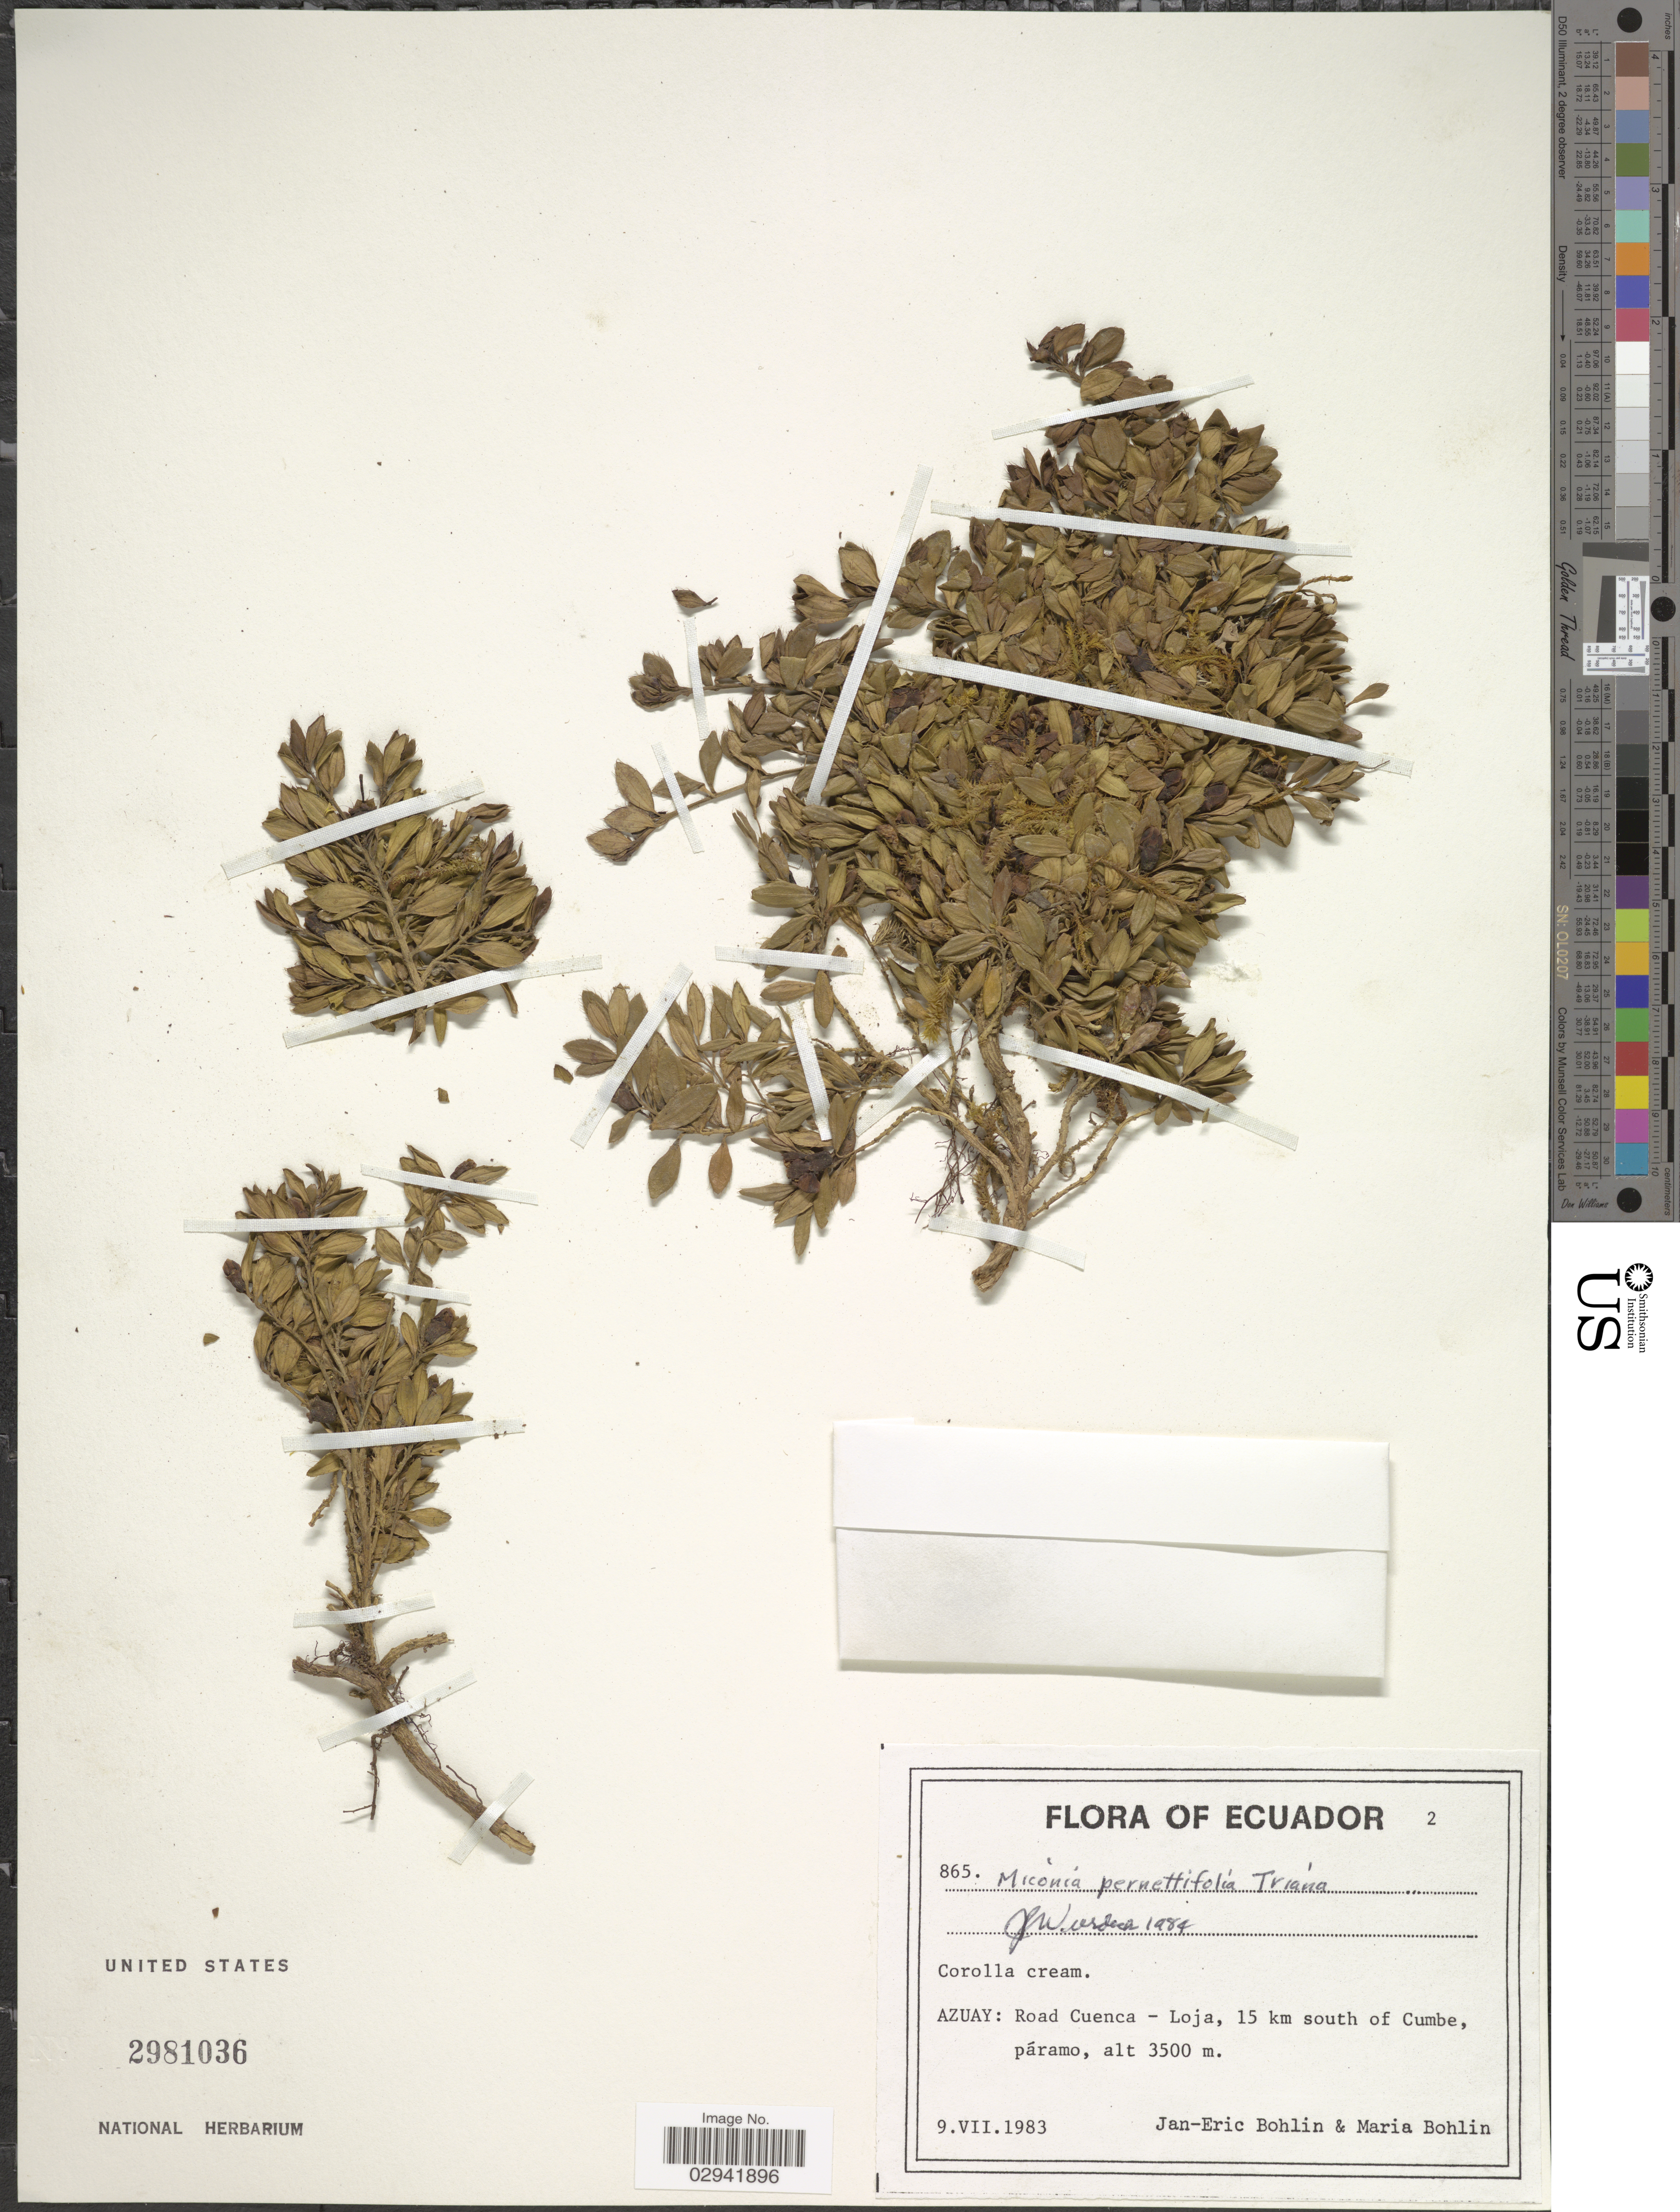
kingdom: Plantae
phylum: Tracheophyta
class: Magnoliopsida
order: Myrtales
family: Melastomataceae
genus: Miconia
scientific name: Miconia pernettifolia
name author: Triana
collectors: J. Bohlin & M. Bohlin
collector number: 865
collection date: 1983-07-09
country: Ecuador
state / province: Azuay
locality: Road Cuenca - Loja, 15 km south of Cumbe.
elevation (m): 3500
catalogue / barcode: US 2981036